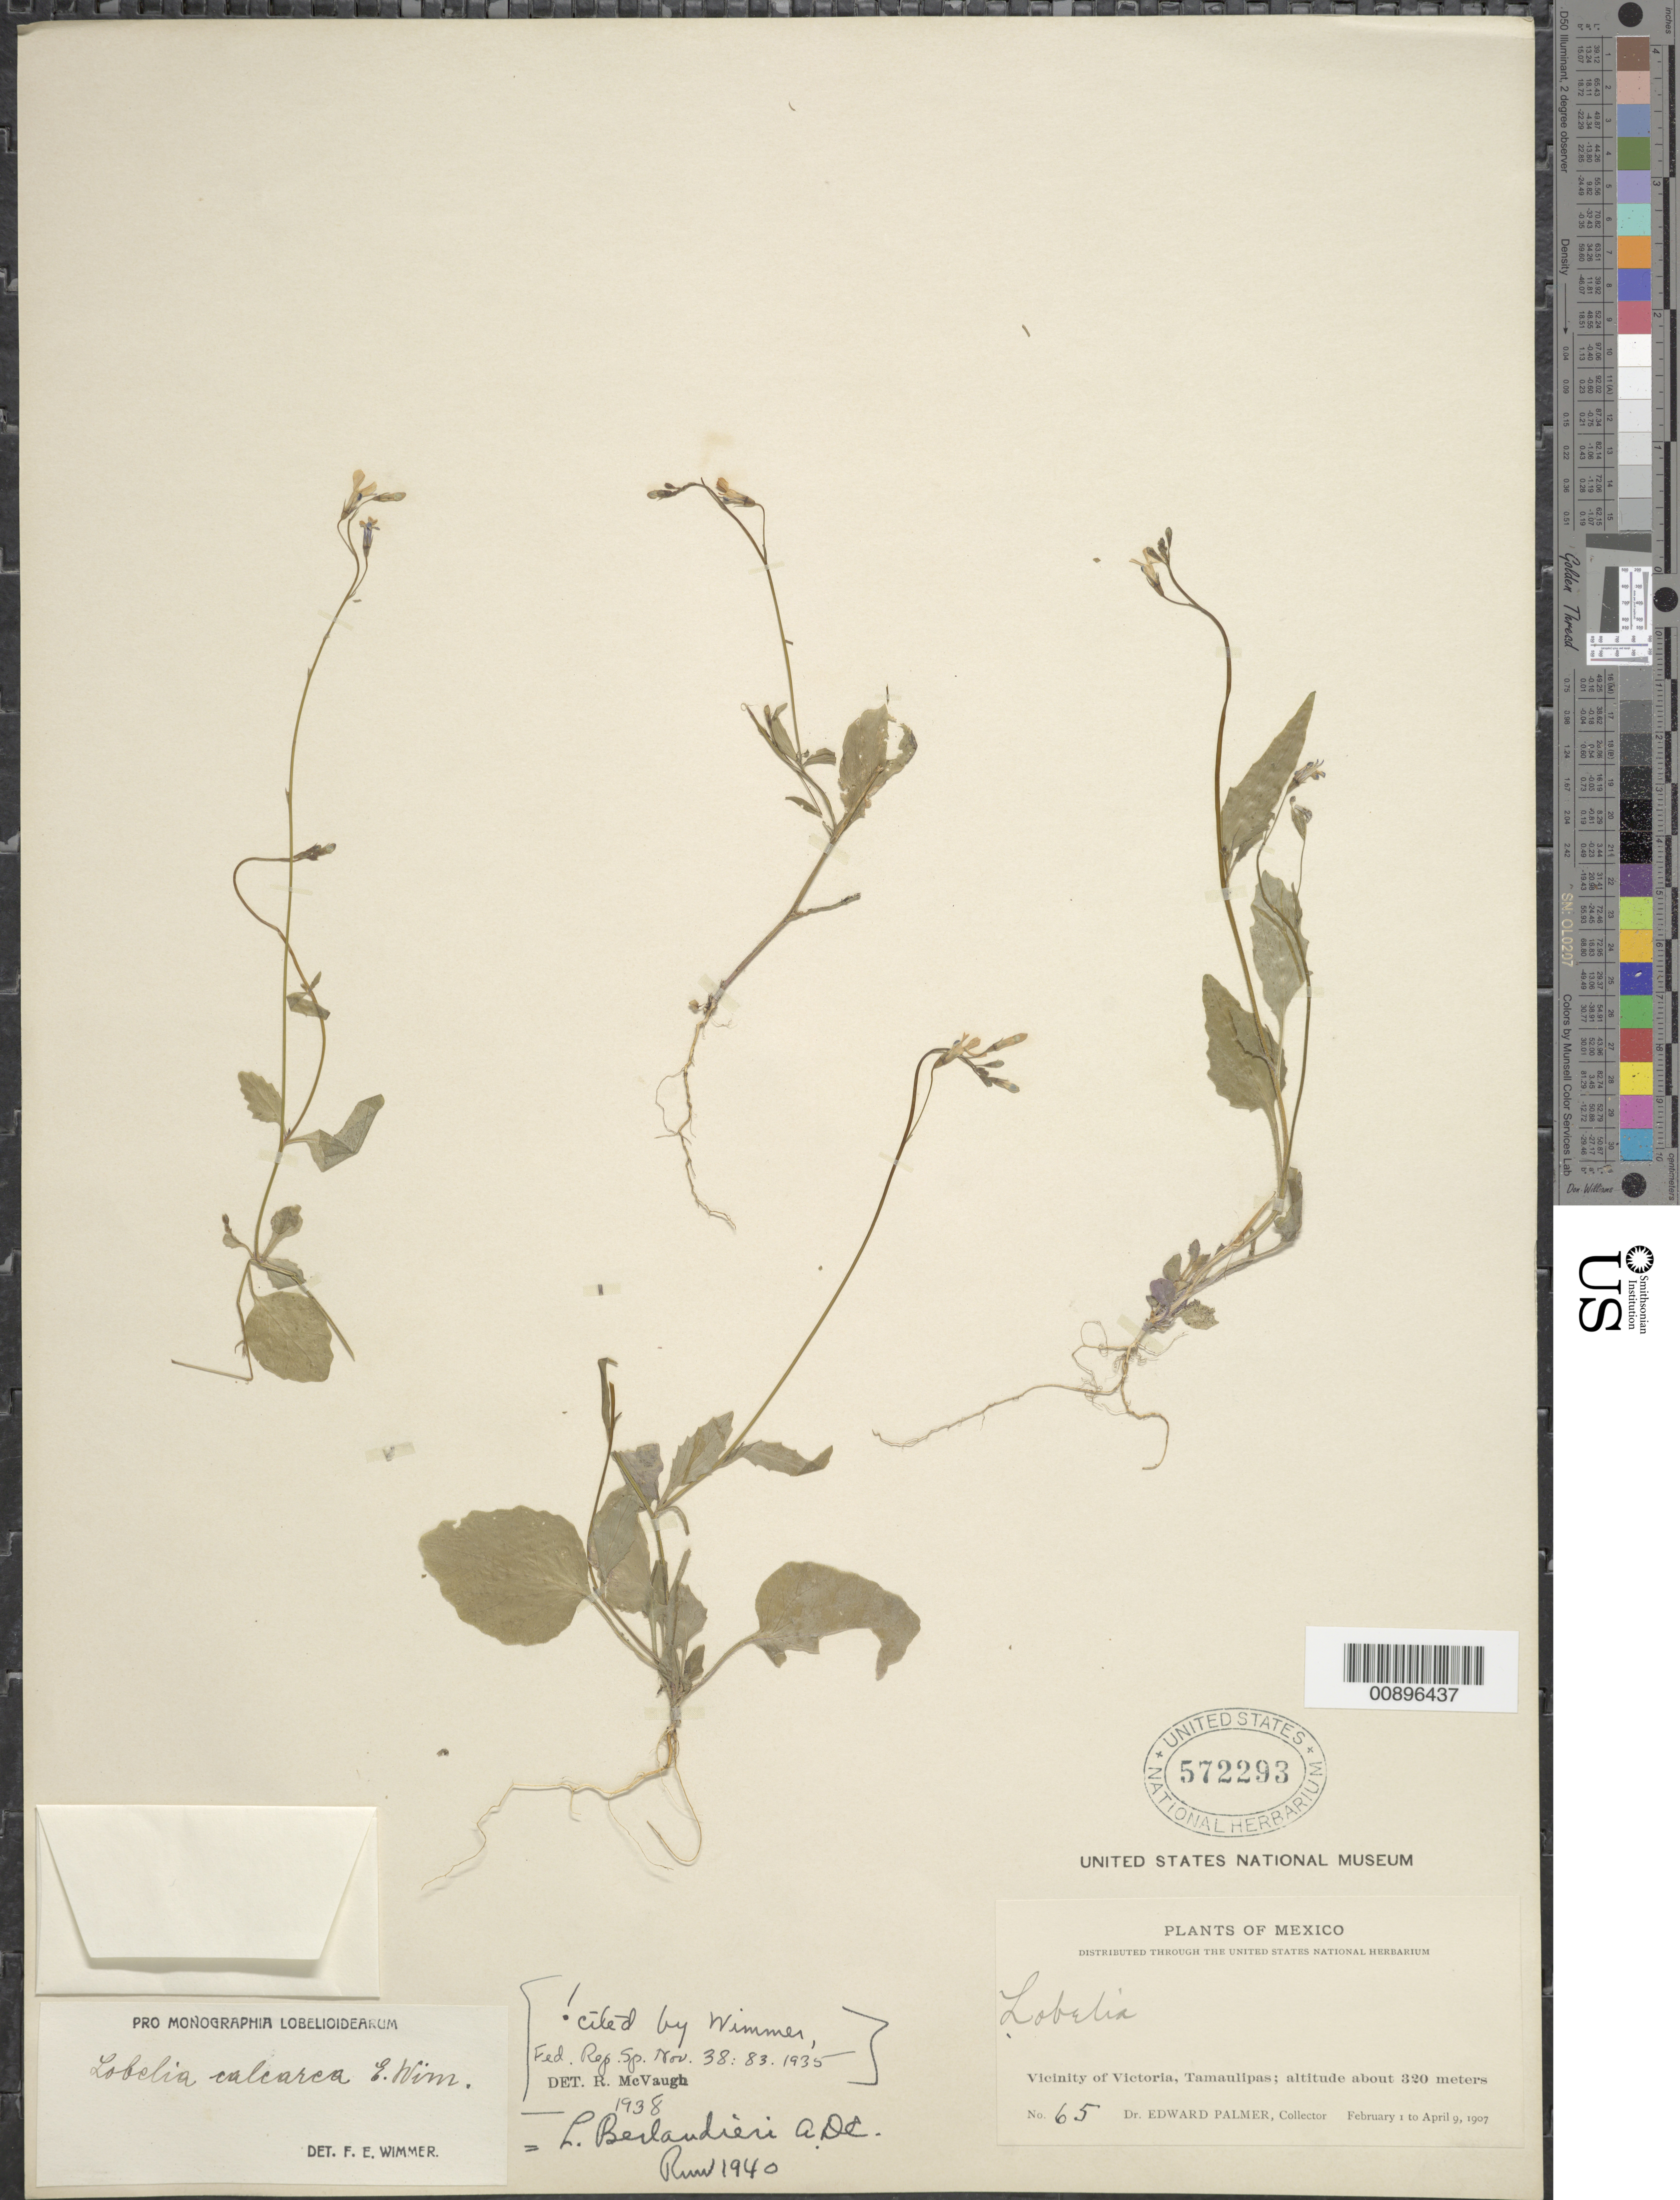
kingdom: Plantae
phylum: Tracheophyta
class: Magnoliopsida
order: Asterales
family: Campanulaceae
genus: Lobelia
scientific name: Lobelia berlandieri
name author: A. DC.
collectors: E. Palmer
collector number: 65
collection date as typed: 01 Feb 1907 to 09 Apr 1907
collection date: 1907-02-01/1907-04-09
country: Mexico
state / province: Tamaulipas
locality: Vicinity of Victoria.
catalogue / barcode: US 572293